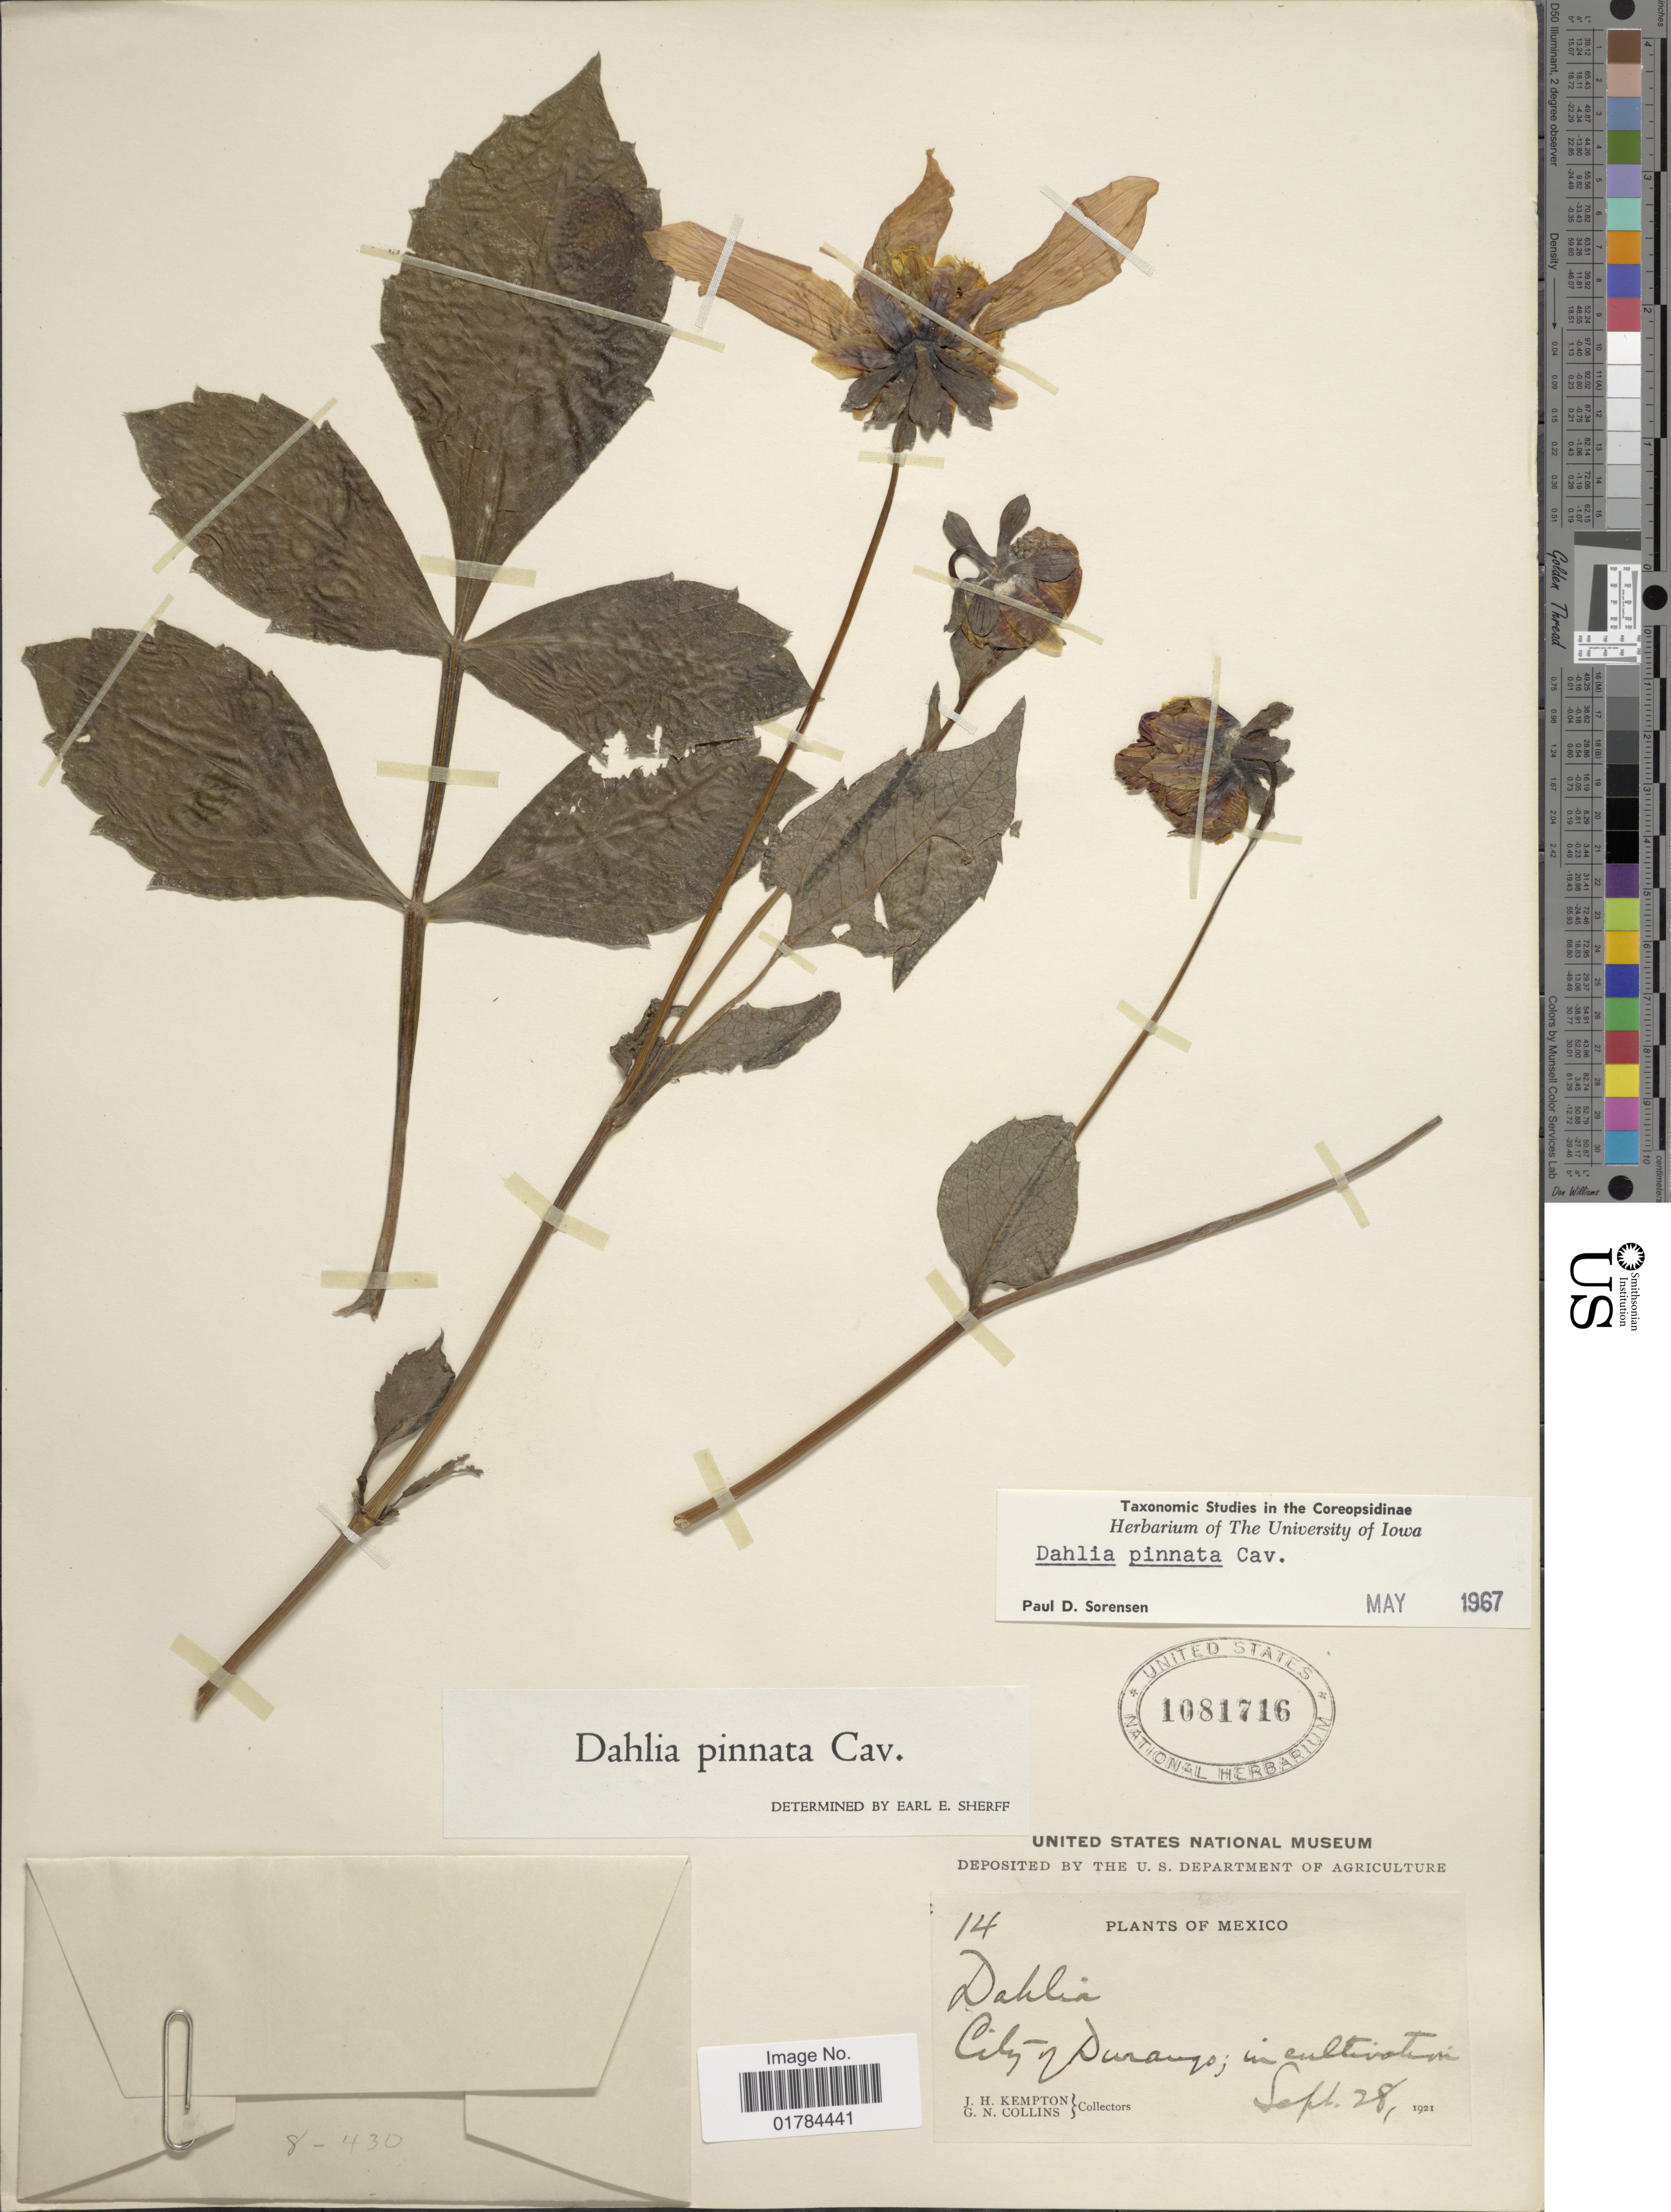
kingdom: Plantae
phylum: Tracheophyta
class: Magnoliopsida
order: Asterales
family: Asteraceae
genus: Dahlia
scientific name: Dahlia pinnata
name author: Cav.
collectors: J. H. Kempton & G. Collins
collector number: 14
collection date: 1921-09-28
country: Mexico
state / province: Durango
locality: City of Durango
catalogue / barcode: US 1081716